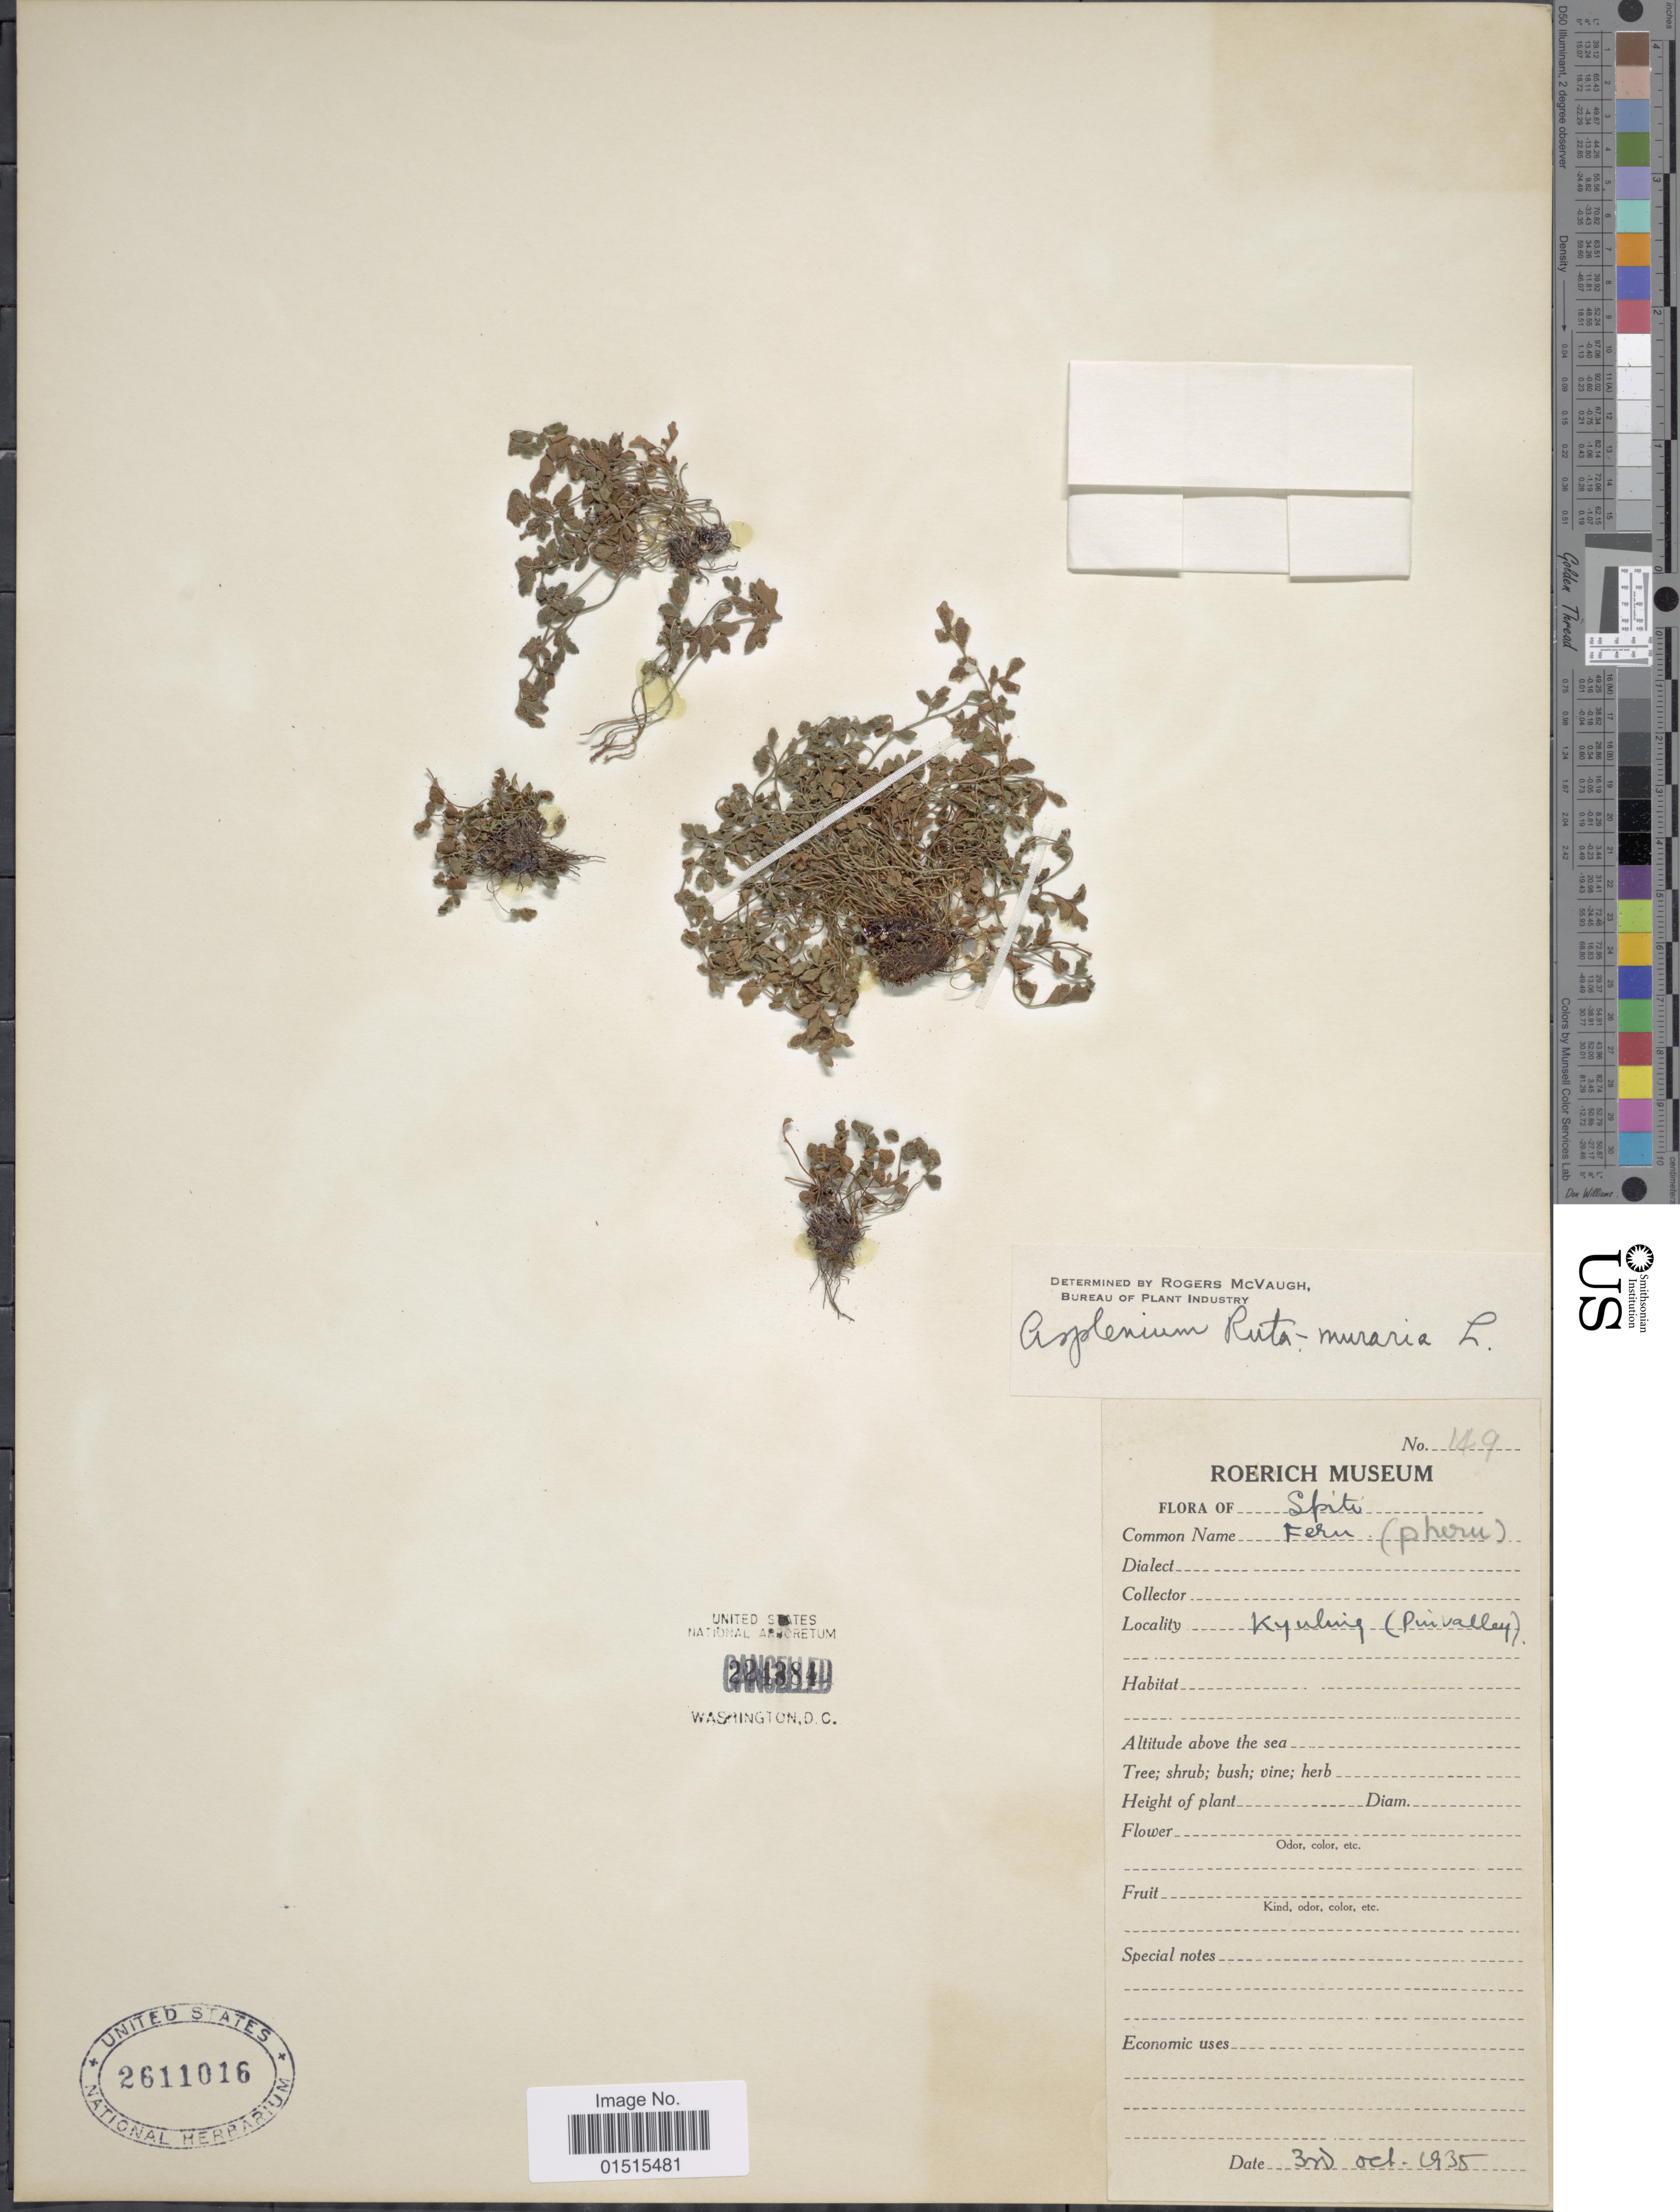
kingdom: Plantae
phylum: Tracheophyta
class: Polypodiopsida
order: Polypodiales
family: Aspleniaceae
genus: Asplenium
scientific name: Asplenium ruta-muraria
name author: L.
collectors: ex herb. Roerich Museum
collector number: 149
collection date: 1935-10-30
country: India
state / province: Himachal Pradesh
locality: Kyulia (Pin Valley)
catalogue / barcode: US 2611016